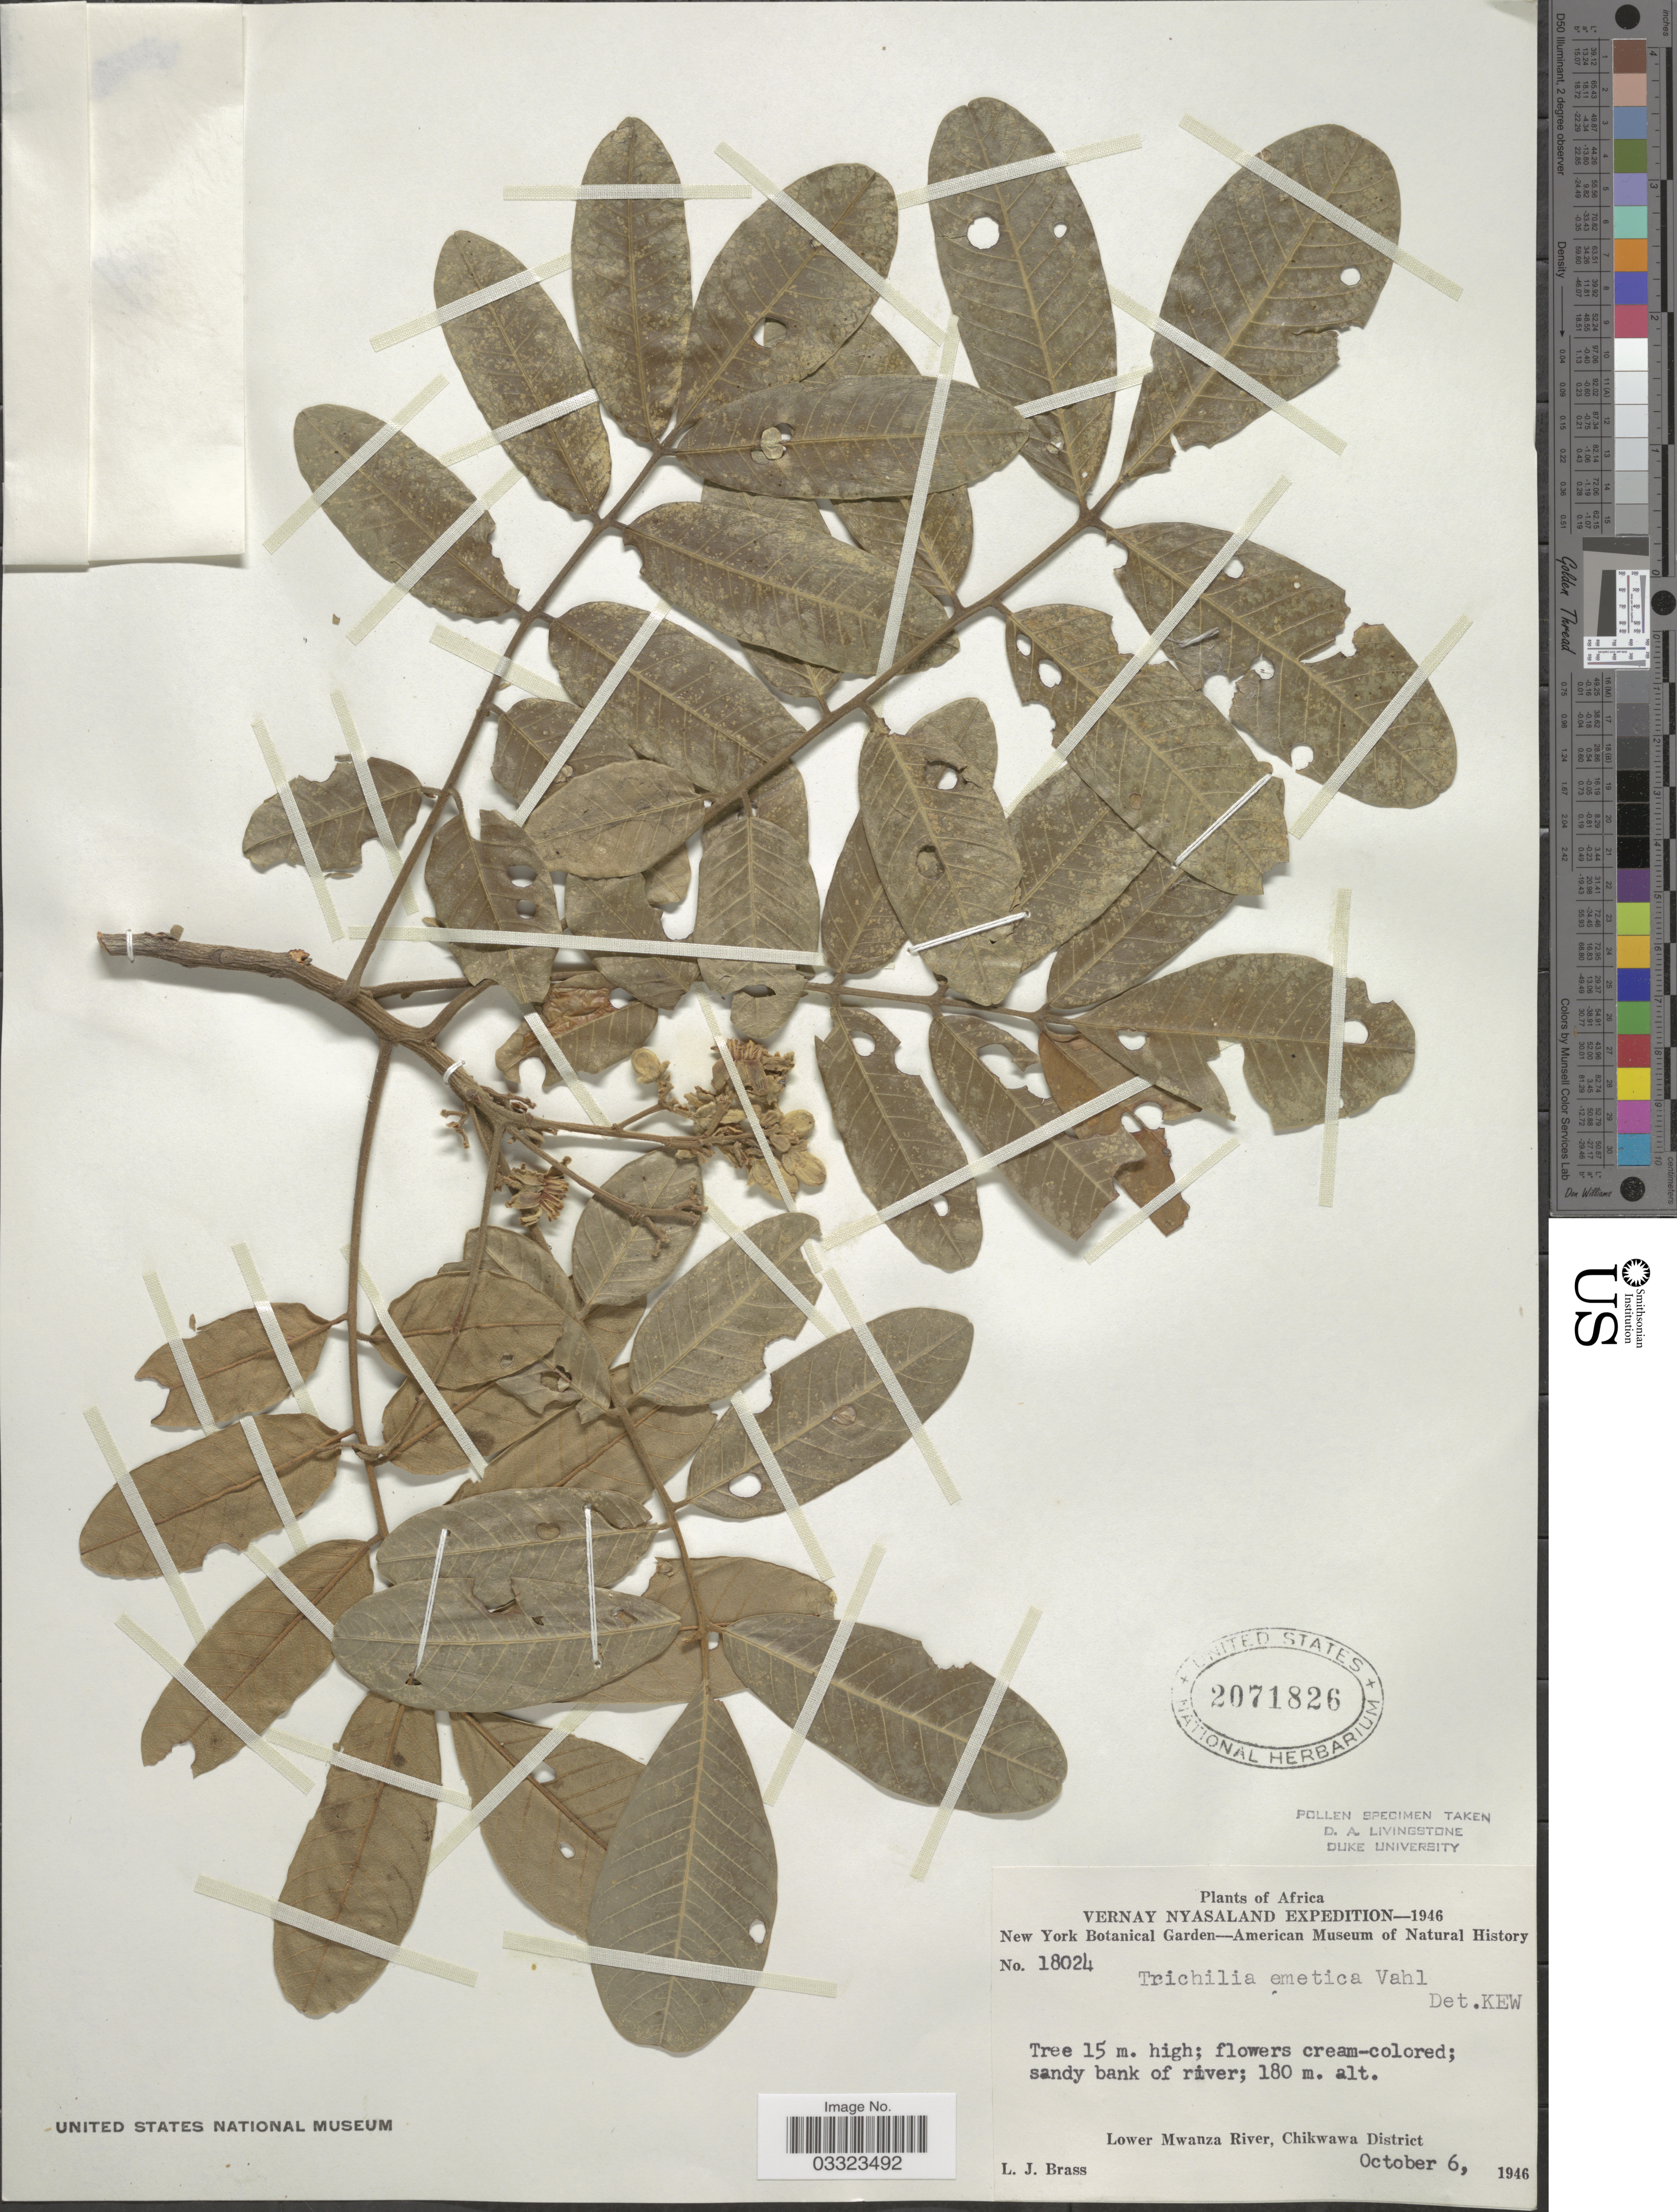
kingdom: Plantae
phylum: Tracheophyta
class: Magnoliopsida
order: Sapindales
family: Meliaceae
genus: Trichilia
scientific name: Trichilia emetica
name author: Vahl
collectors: L. J. Brass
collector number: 18024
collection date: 1946-10-06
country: Malawi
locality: Vernay Nyasaland. Lower Mwanza River, Chikwawa District.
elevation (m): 180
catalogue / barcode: US 2071826